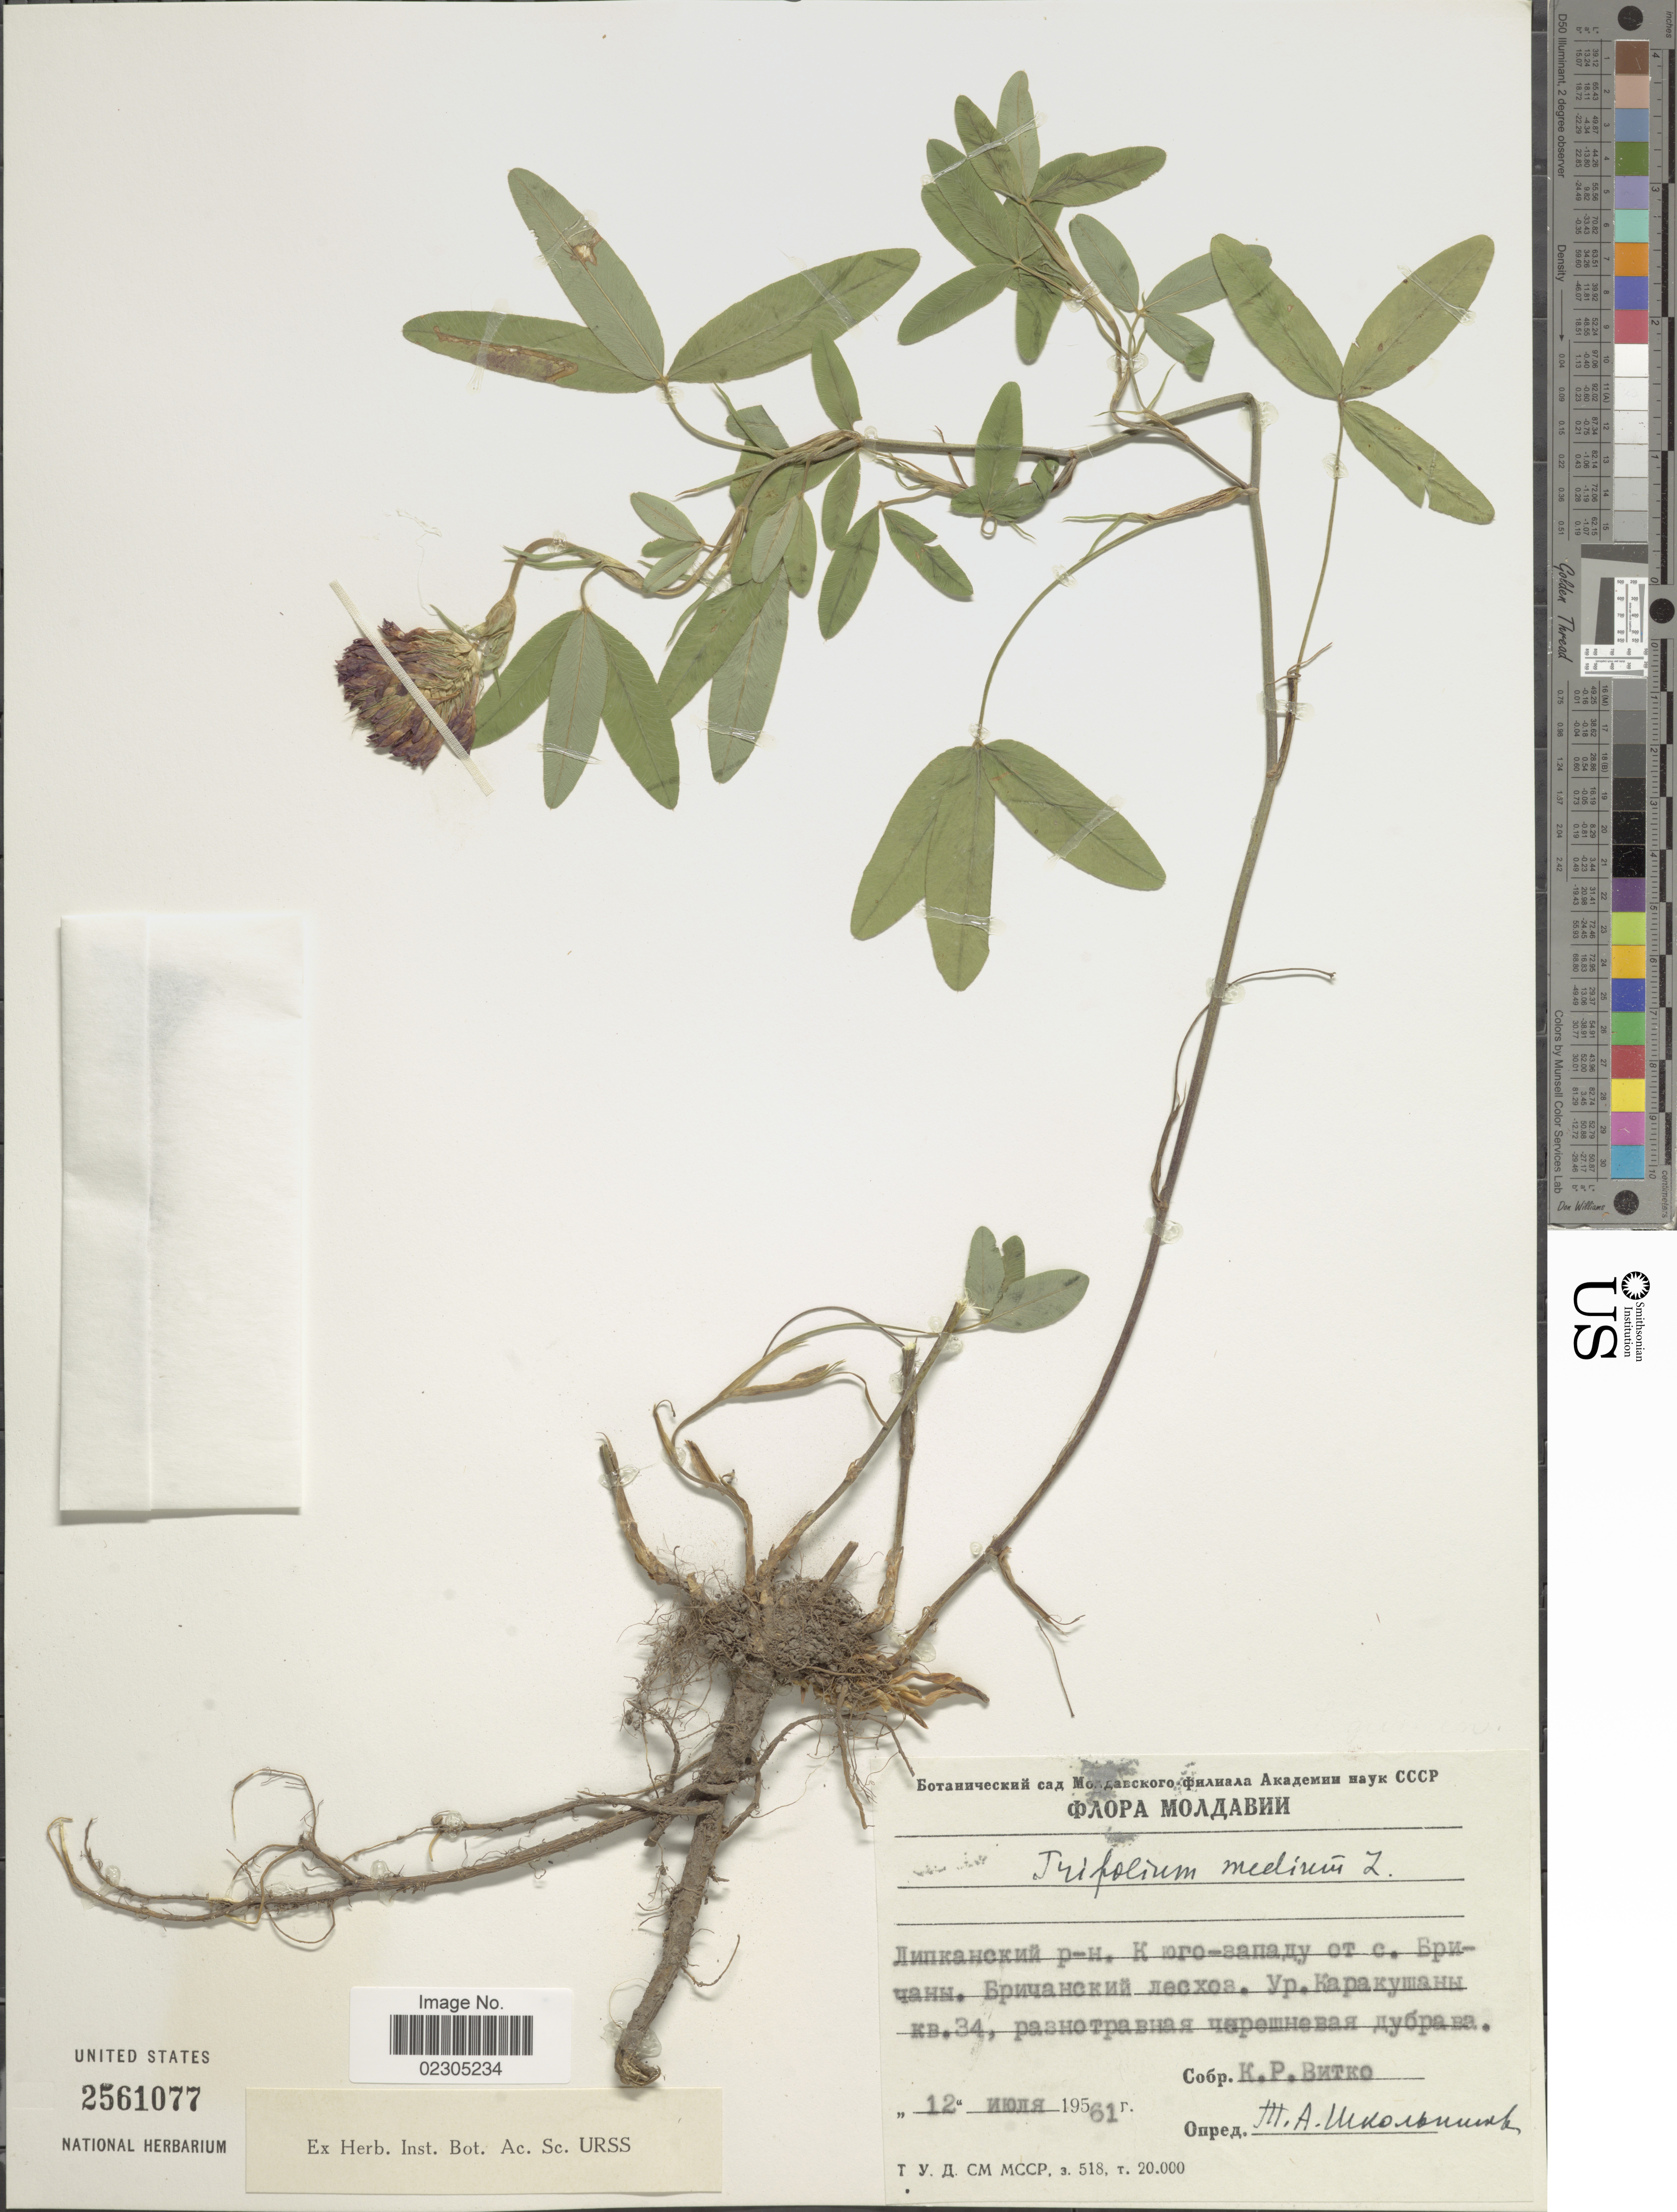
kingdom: Plantae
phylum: Tracheophyta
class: Magnoliopsida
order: Fabales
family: Fabaceae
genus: Trifolium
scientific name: Trifolium medium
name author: L.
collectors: T. Shkolnikov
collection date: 1961-01-12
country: Moldova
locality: Lipkanskiy rayon, SW of Brichany village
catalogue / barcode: US 2561077